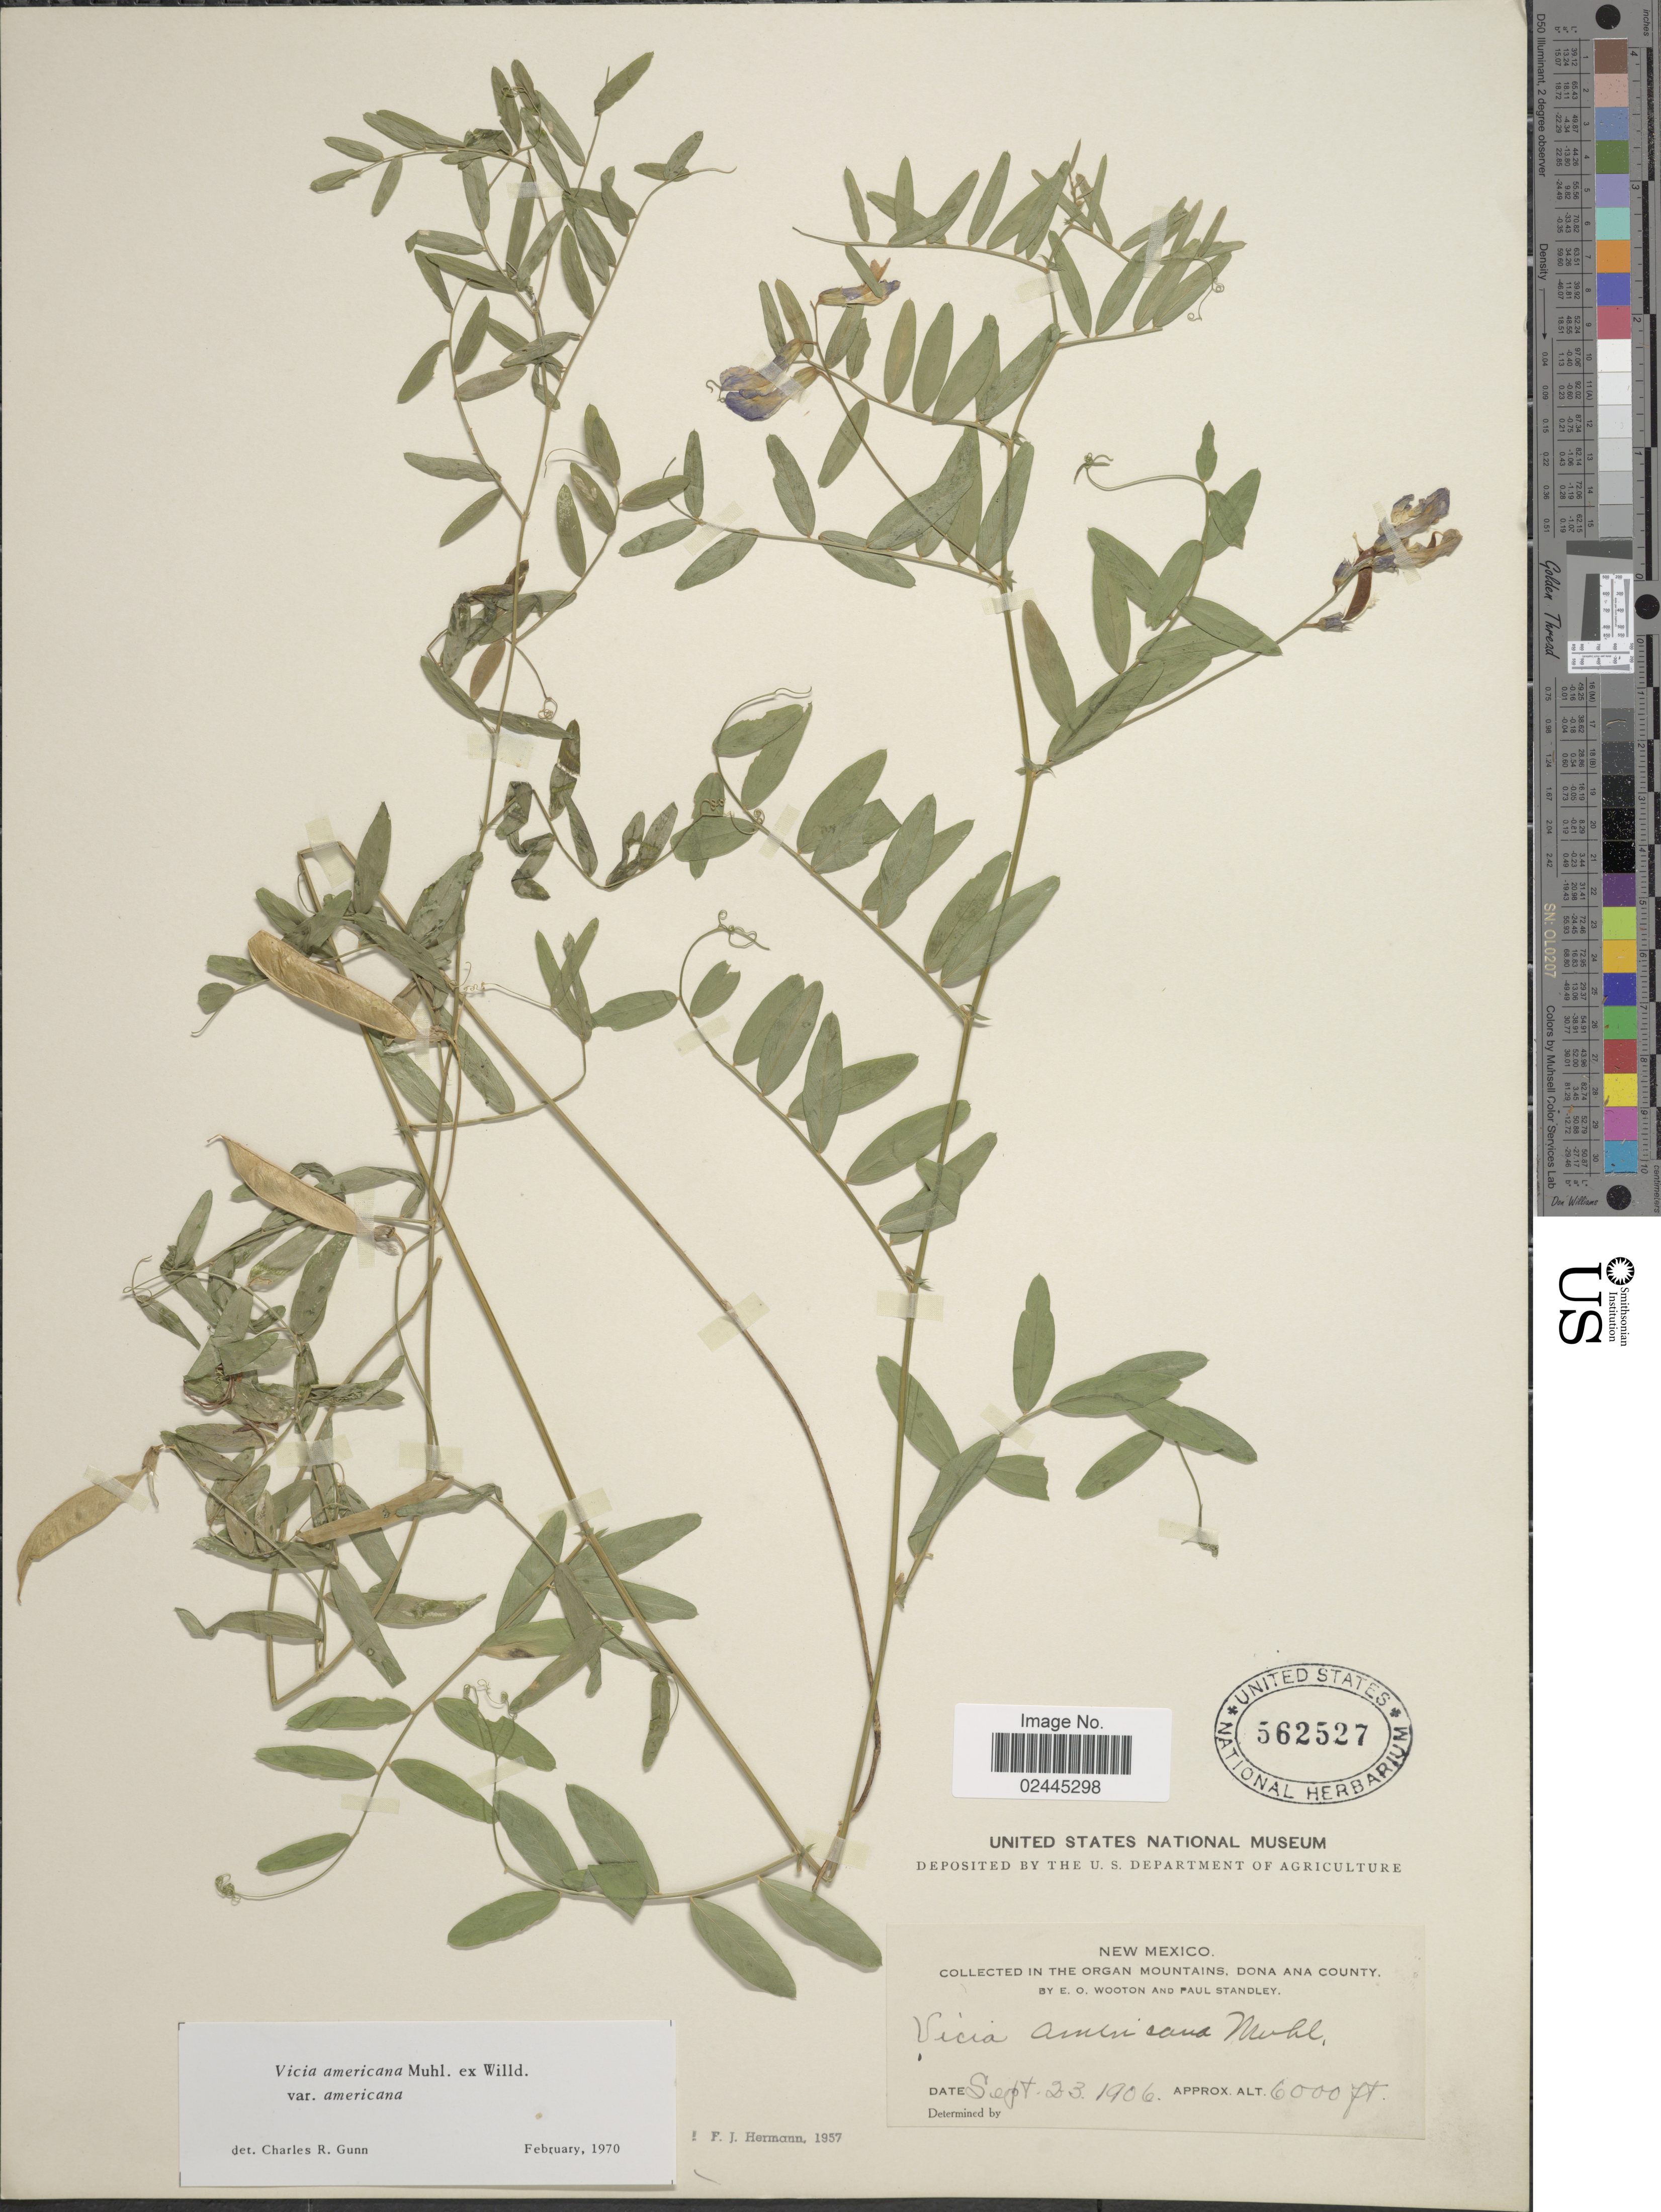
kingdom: Plantae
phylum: Tracheophyta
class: Magnoliopsida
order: Fabales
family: Fabaceae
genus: Vicia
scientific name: Vicia americana var. americana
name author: Muhl. ex Willd.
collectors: E. O. Wooton & P. C. Standley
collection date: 1906-09-23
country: United States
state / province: New Mexico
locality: In the Organ Mountains, Dona Ana County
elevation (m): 1829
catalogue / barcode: US 562527